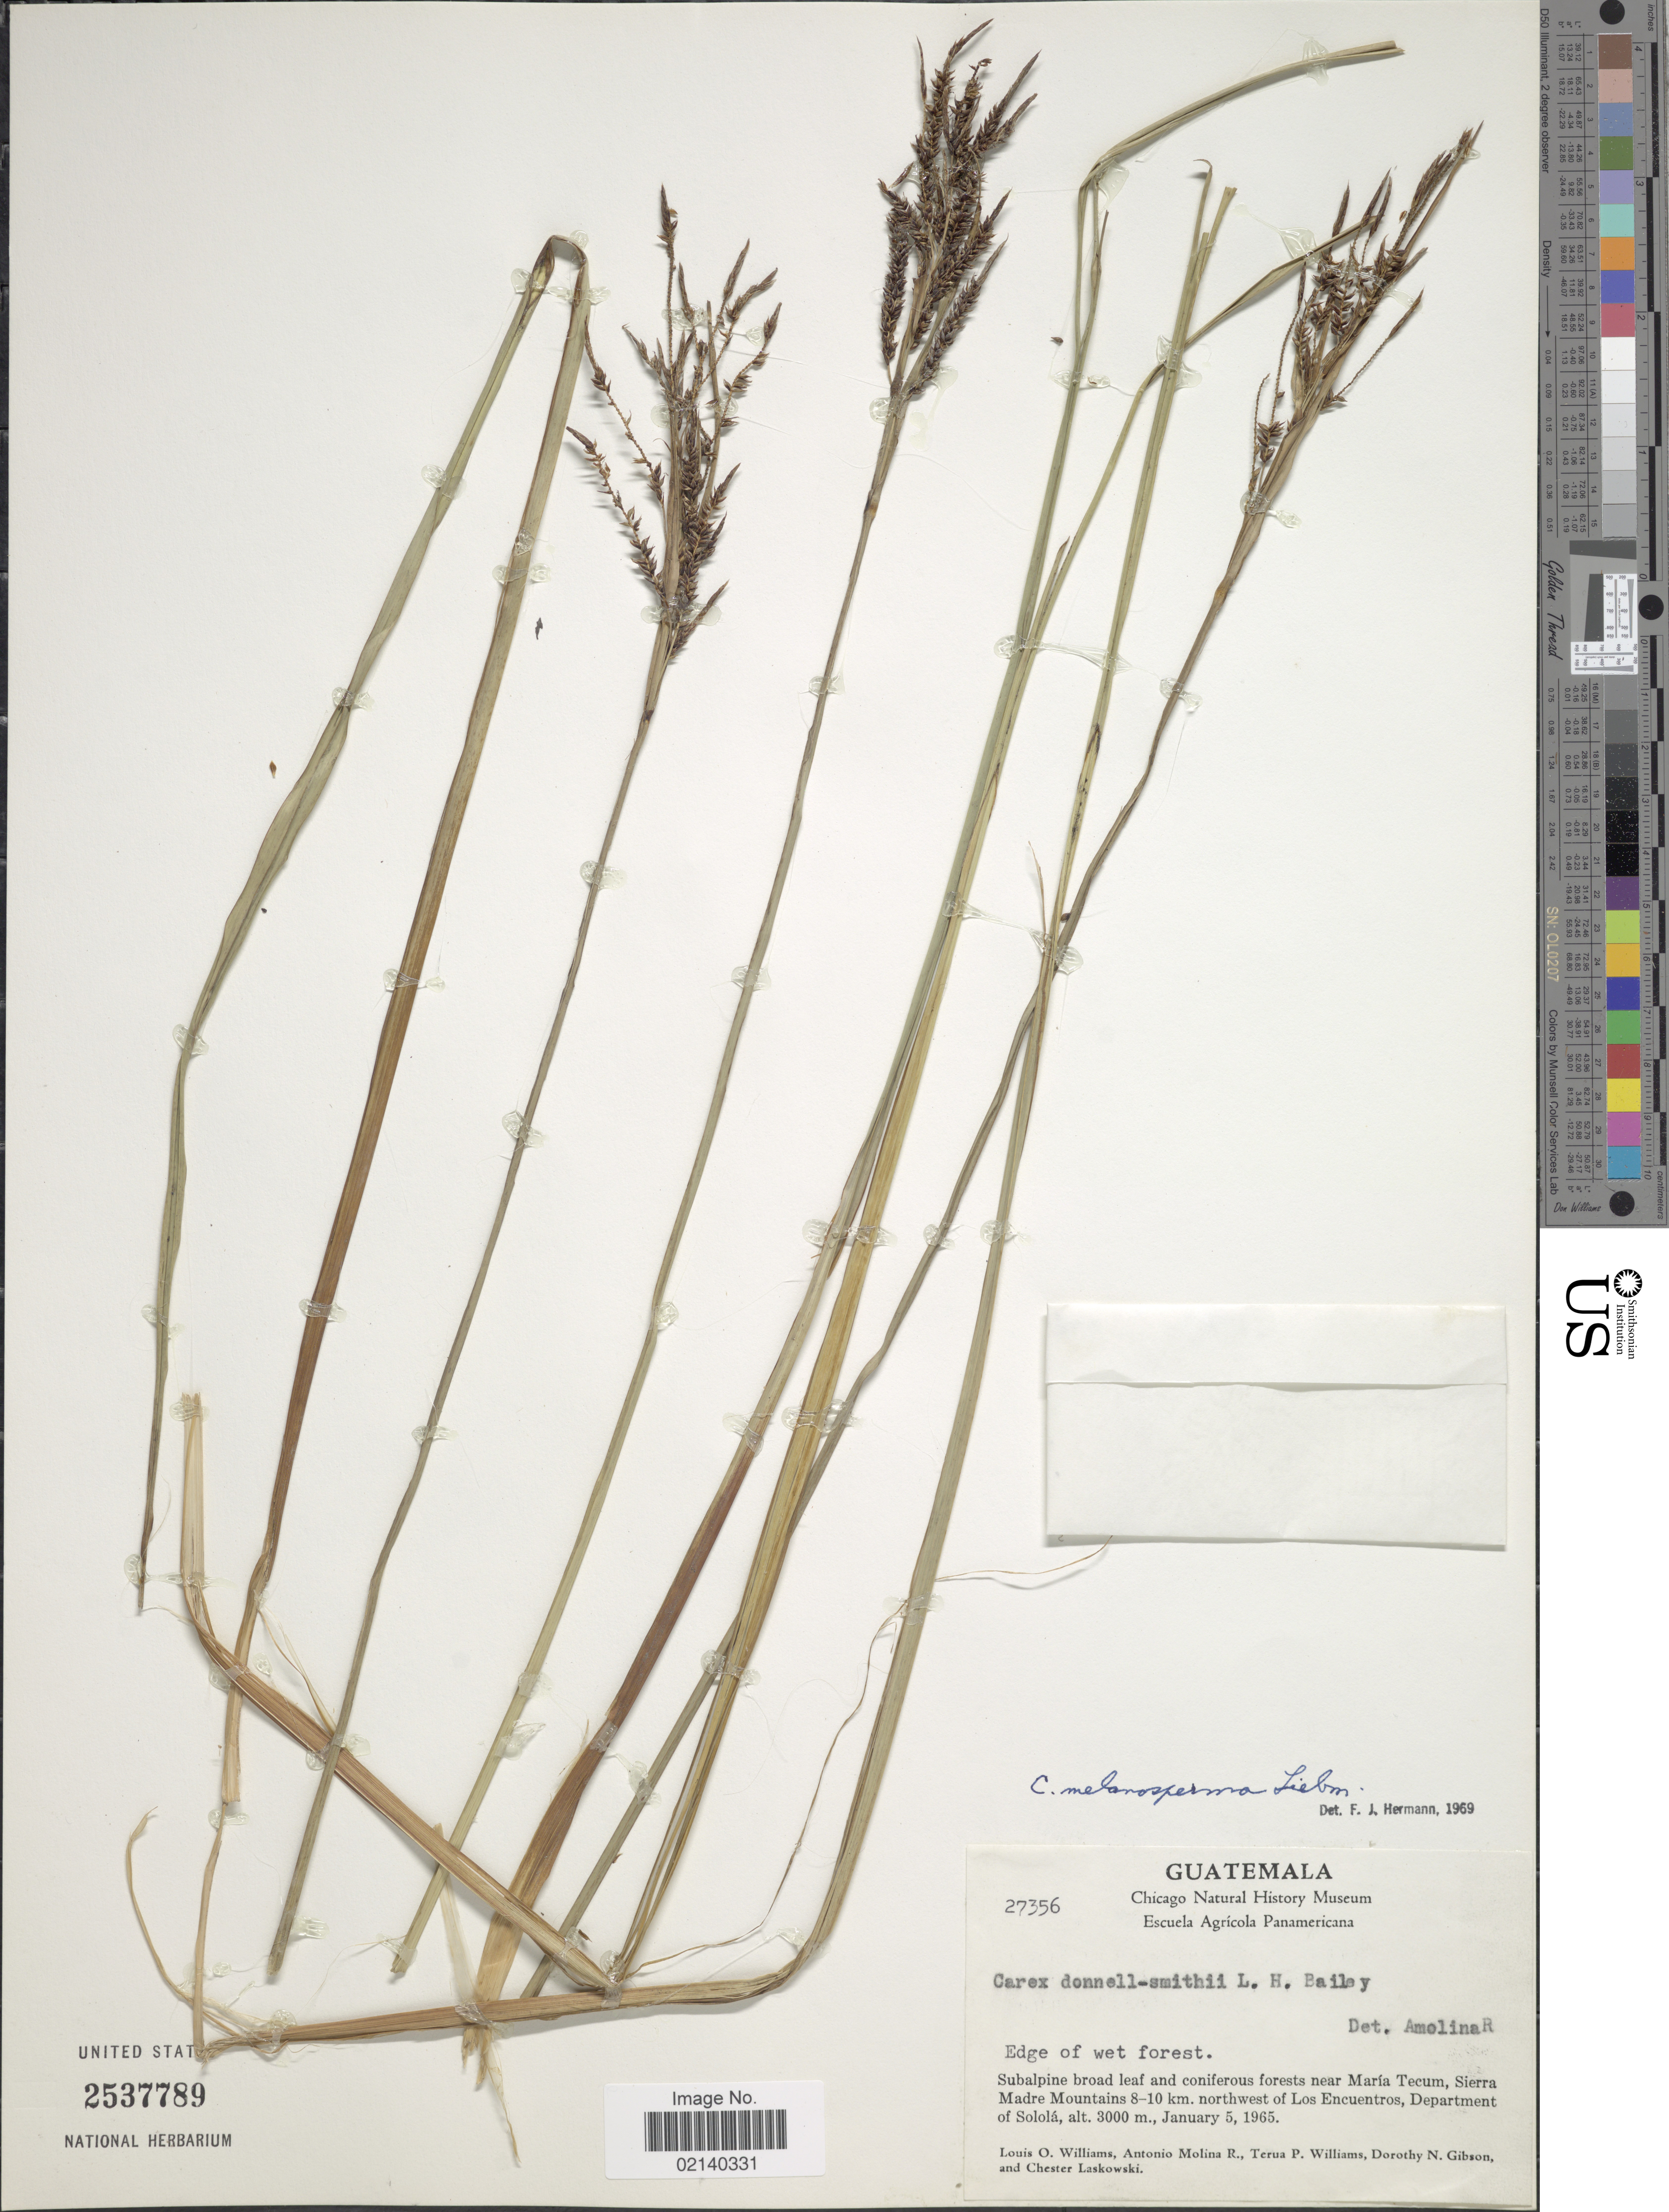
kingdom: Plantae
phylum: Tracheophyta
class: Liliopsida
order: Poales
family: Cyperaceae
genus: Carex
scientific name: Carex melanosperma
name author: Liebm.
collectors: L. O. Williams, A. Molina R., T. P. Williams, D. N. Gibson & C. Laskowski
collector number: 27356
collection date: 1965-01-05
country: Guatemala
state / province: Sololá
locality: Subalpine broad leaf and coniferous forests near Maria Tecum, Sierra Madre Mountains 8- 10 km. northwest of Los Encuentros, Department of Solola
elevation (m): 3000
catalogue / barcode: US 2537789